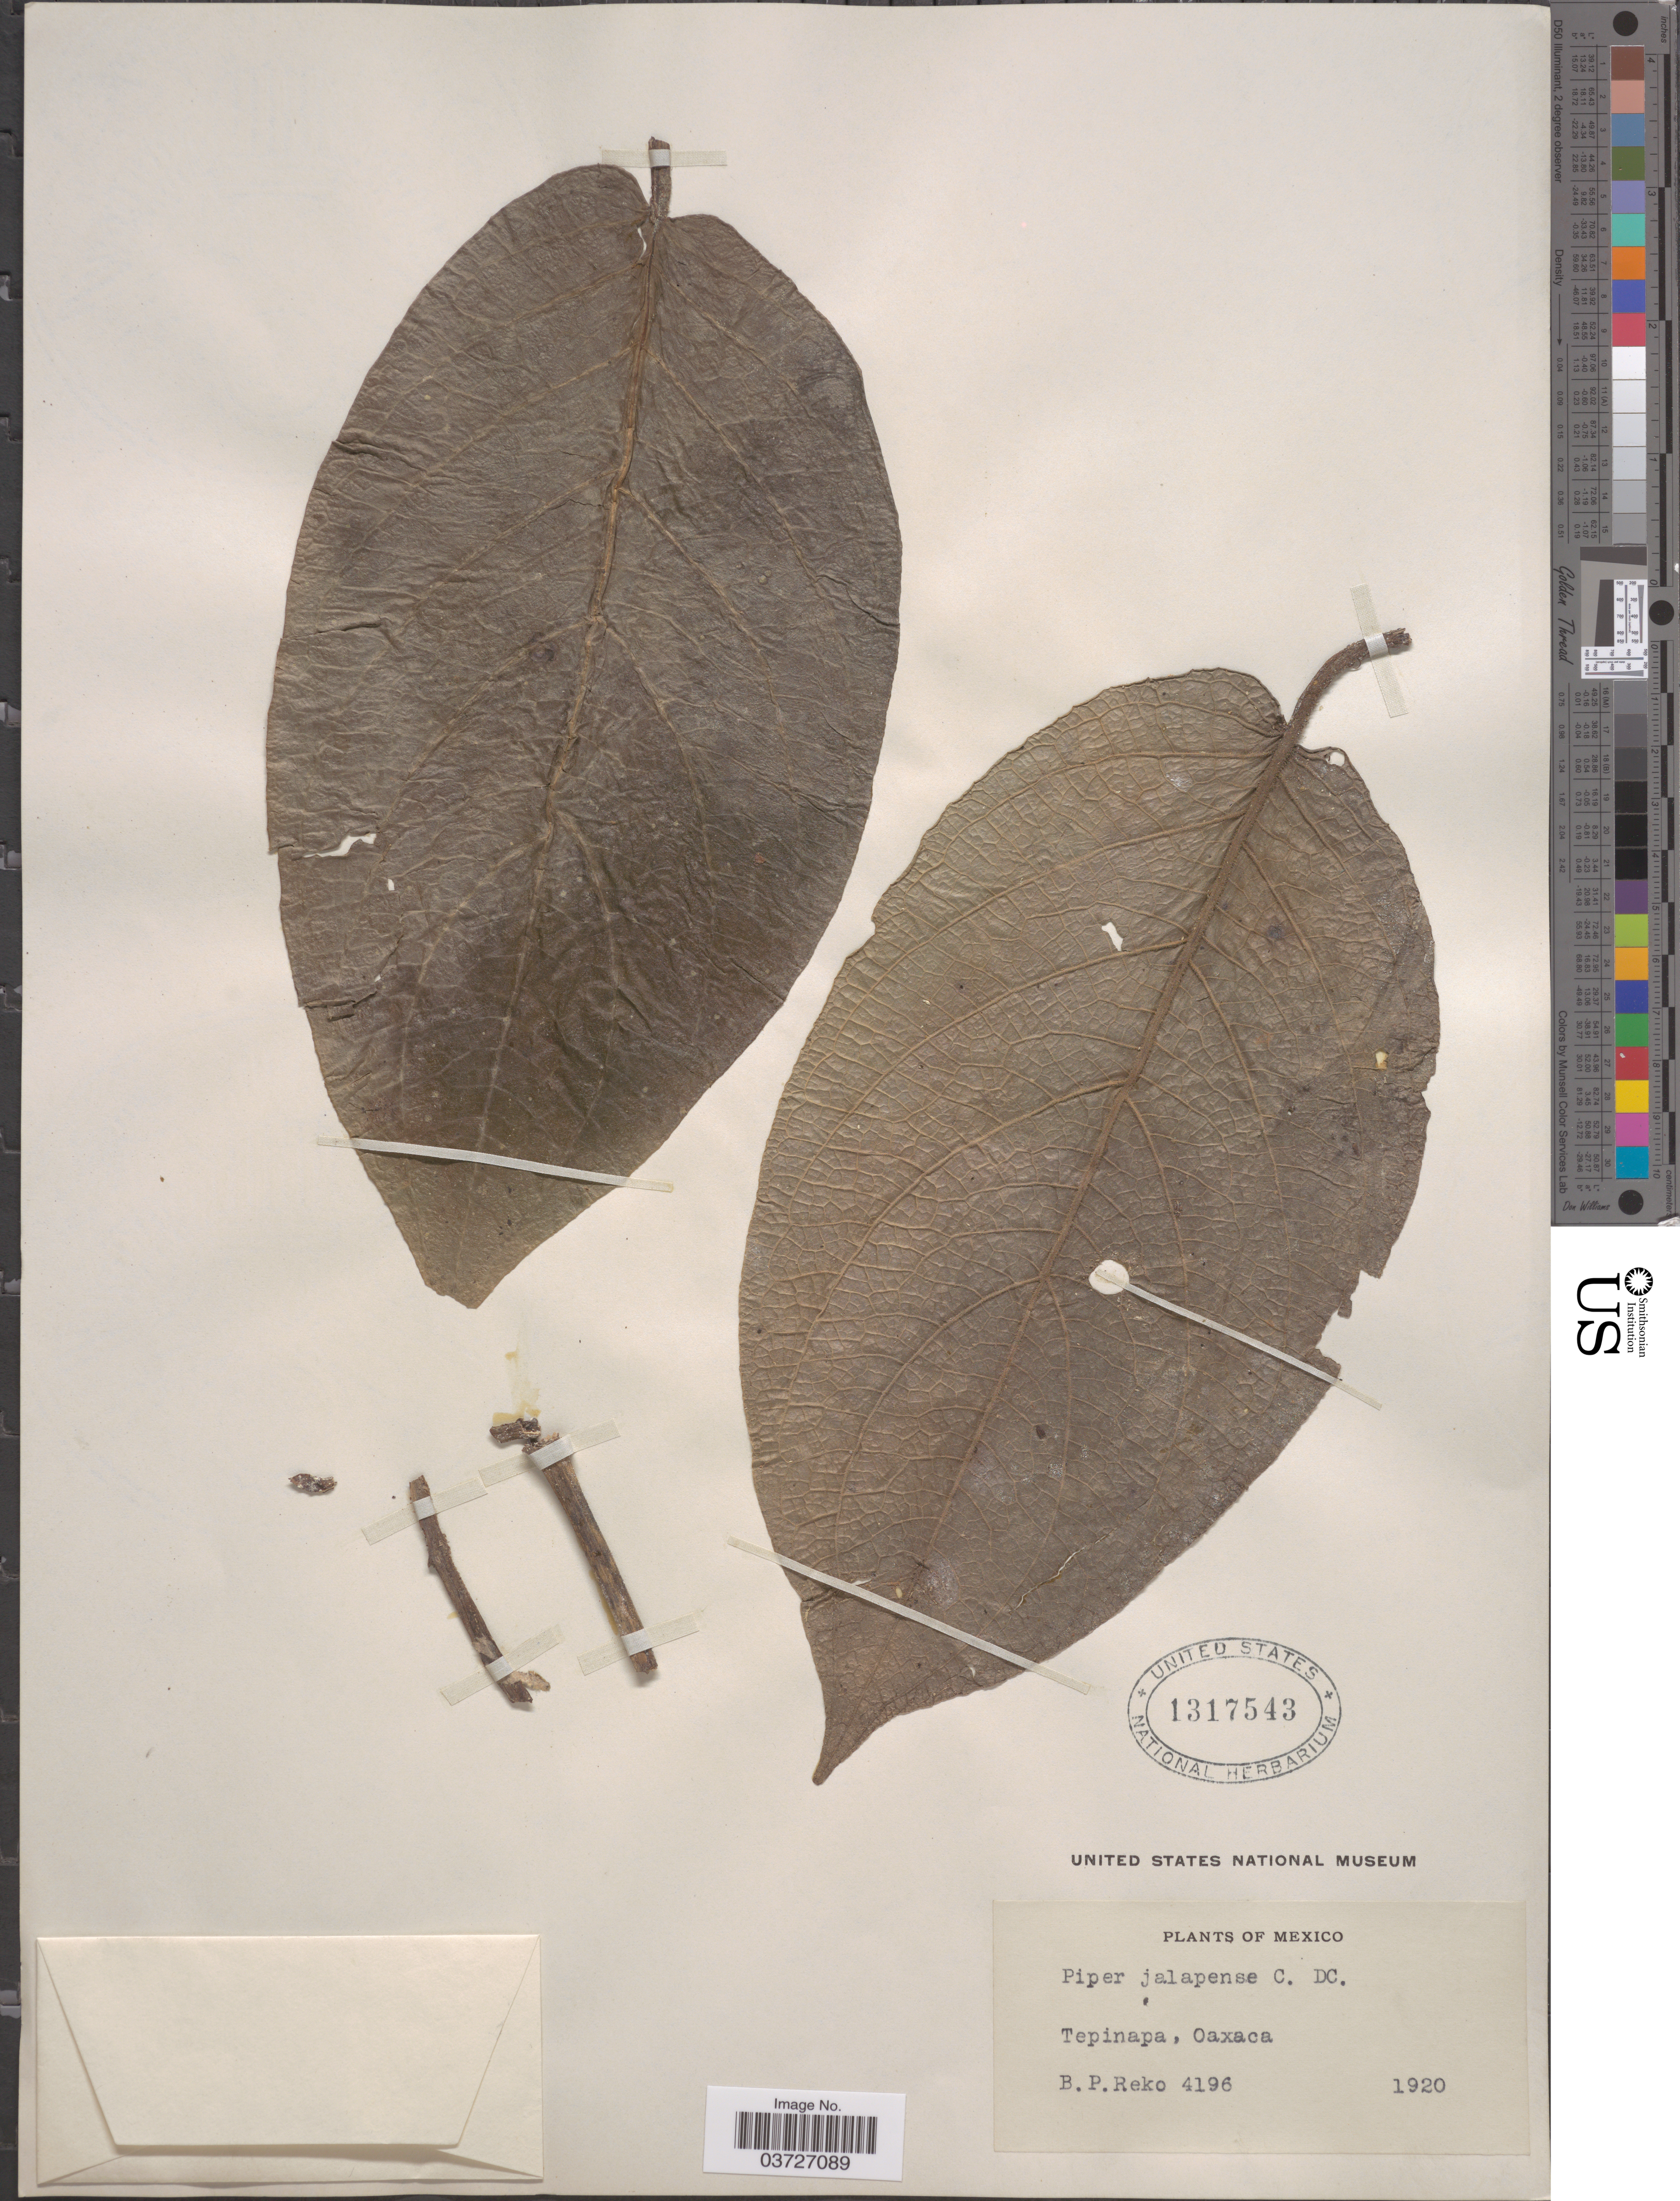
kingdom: Plantae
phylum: Tracheophyta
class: Magnoliopsida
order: Piperales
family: Piperaceae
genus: Piper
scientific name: Piper pseudojalapense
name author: McKown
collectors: B. P. Reko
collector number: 4196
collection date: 1920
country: Mexico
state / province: Oaxaca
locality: Tepinapa.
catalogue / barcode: US 1317543